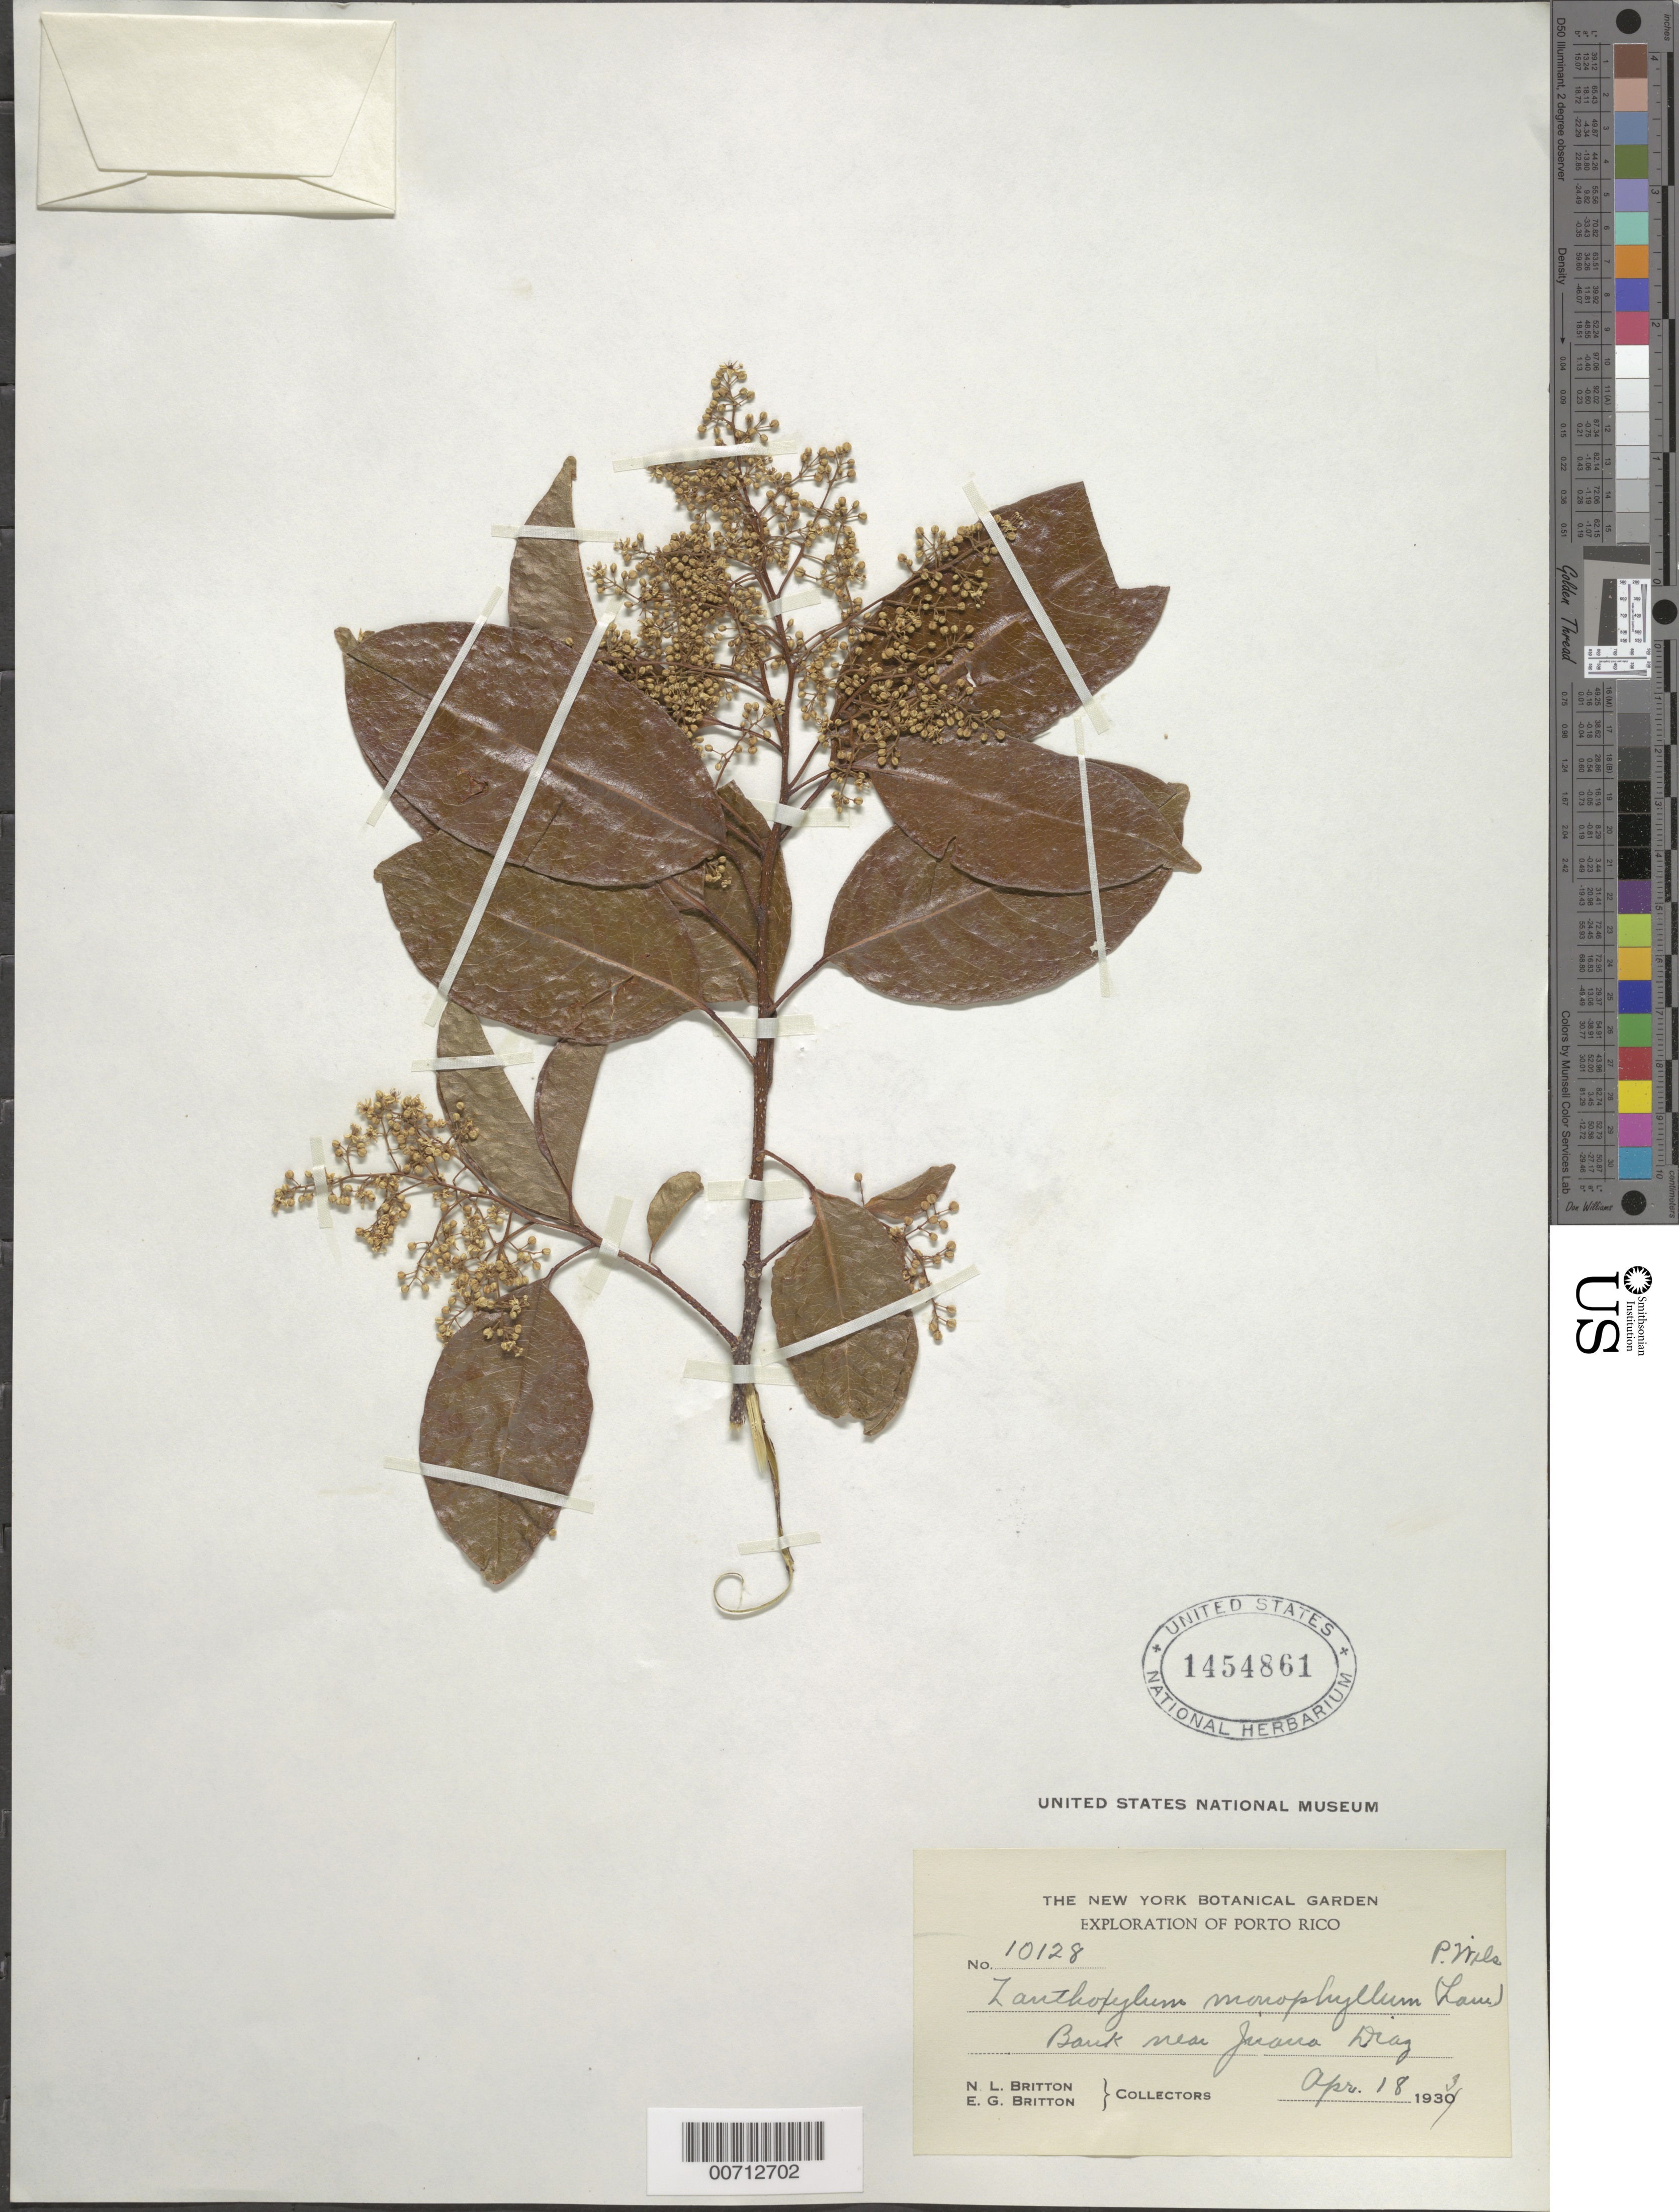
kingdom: Plantae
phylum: Tracheophyta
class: Magnoliopsida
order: Sapindales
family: Rutaceae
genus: Zanthoxylum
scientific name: Zanthoxylum monophyllum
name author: (Lam.) P. Wilson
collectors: N. Britton & E. G. Britton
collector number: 10128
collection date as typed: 18 Apr 1933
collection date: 1933-04-18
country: Puerto Rico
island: Greater Antilles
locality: Juana Diaz, bank near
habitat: Bank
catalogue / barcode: US 1454861